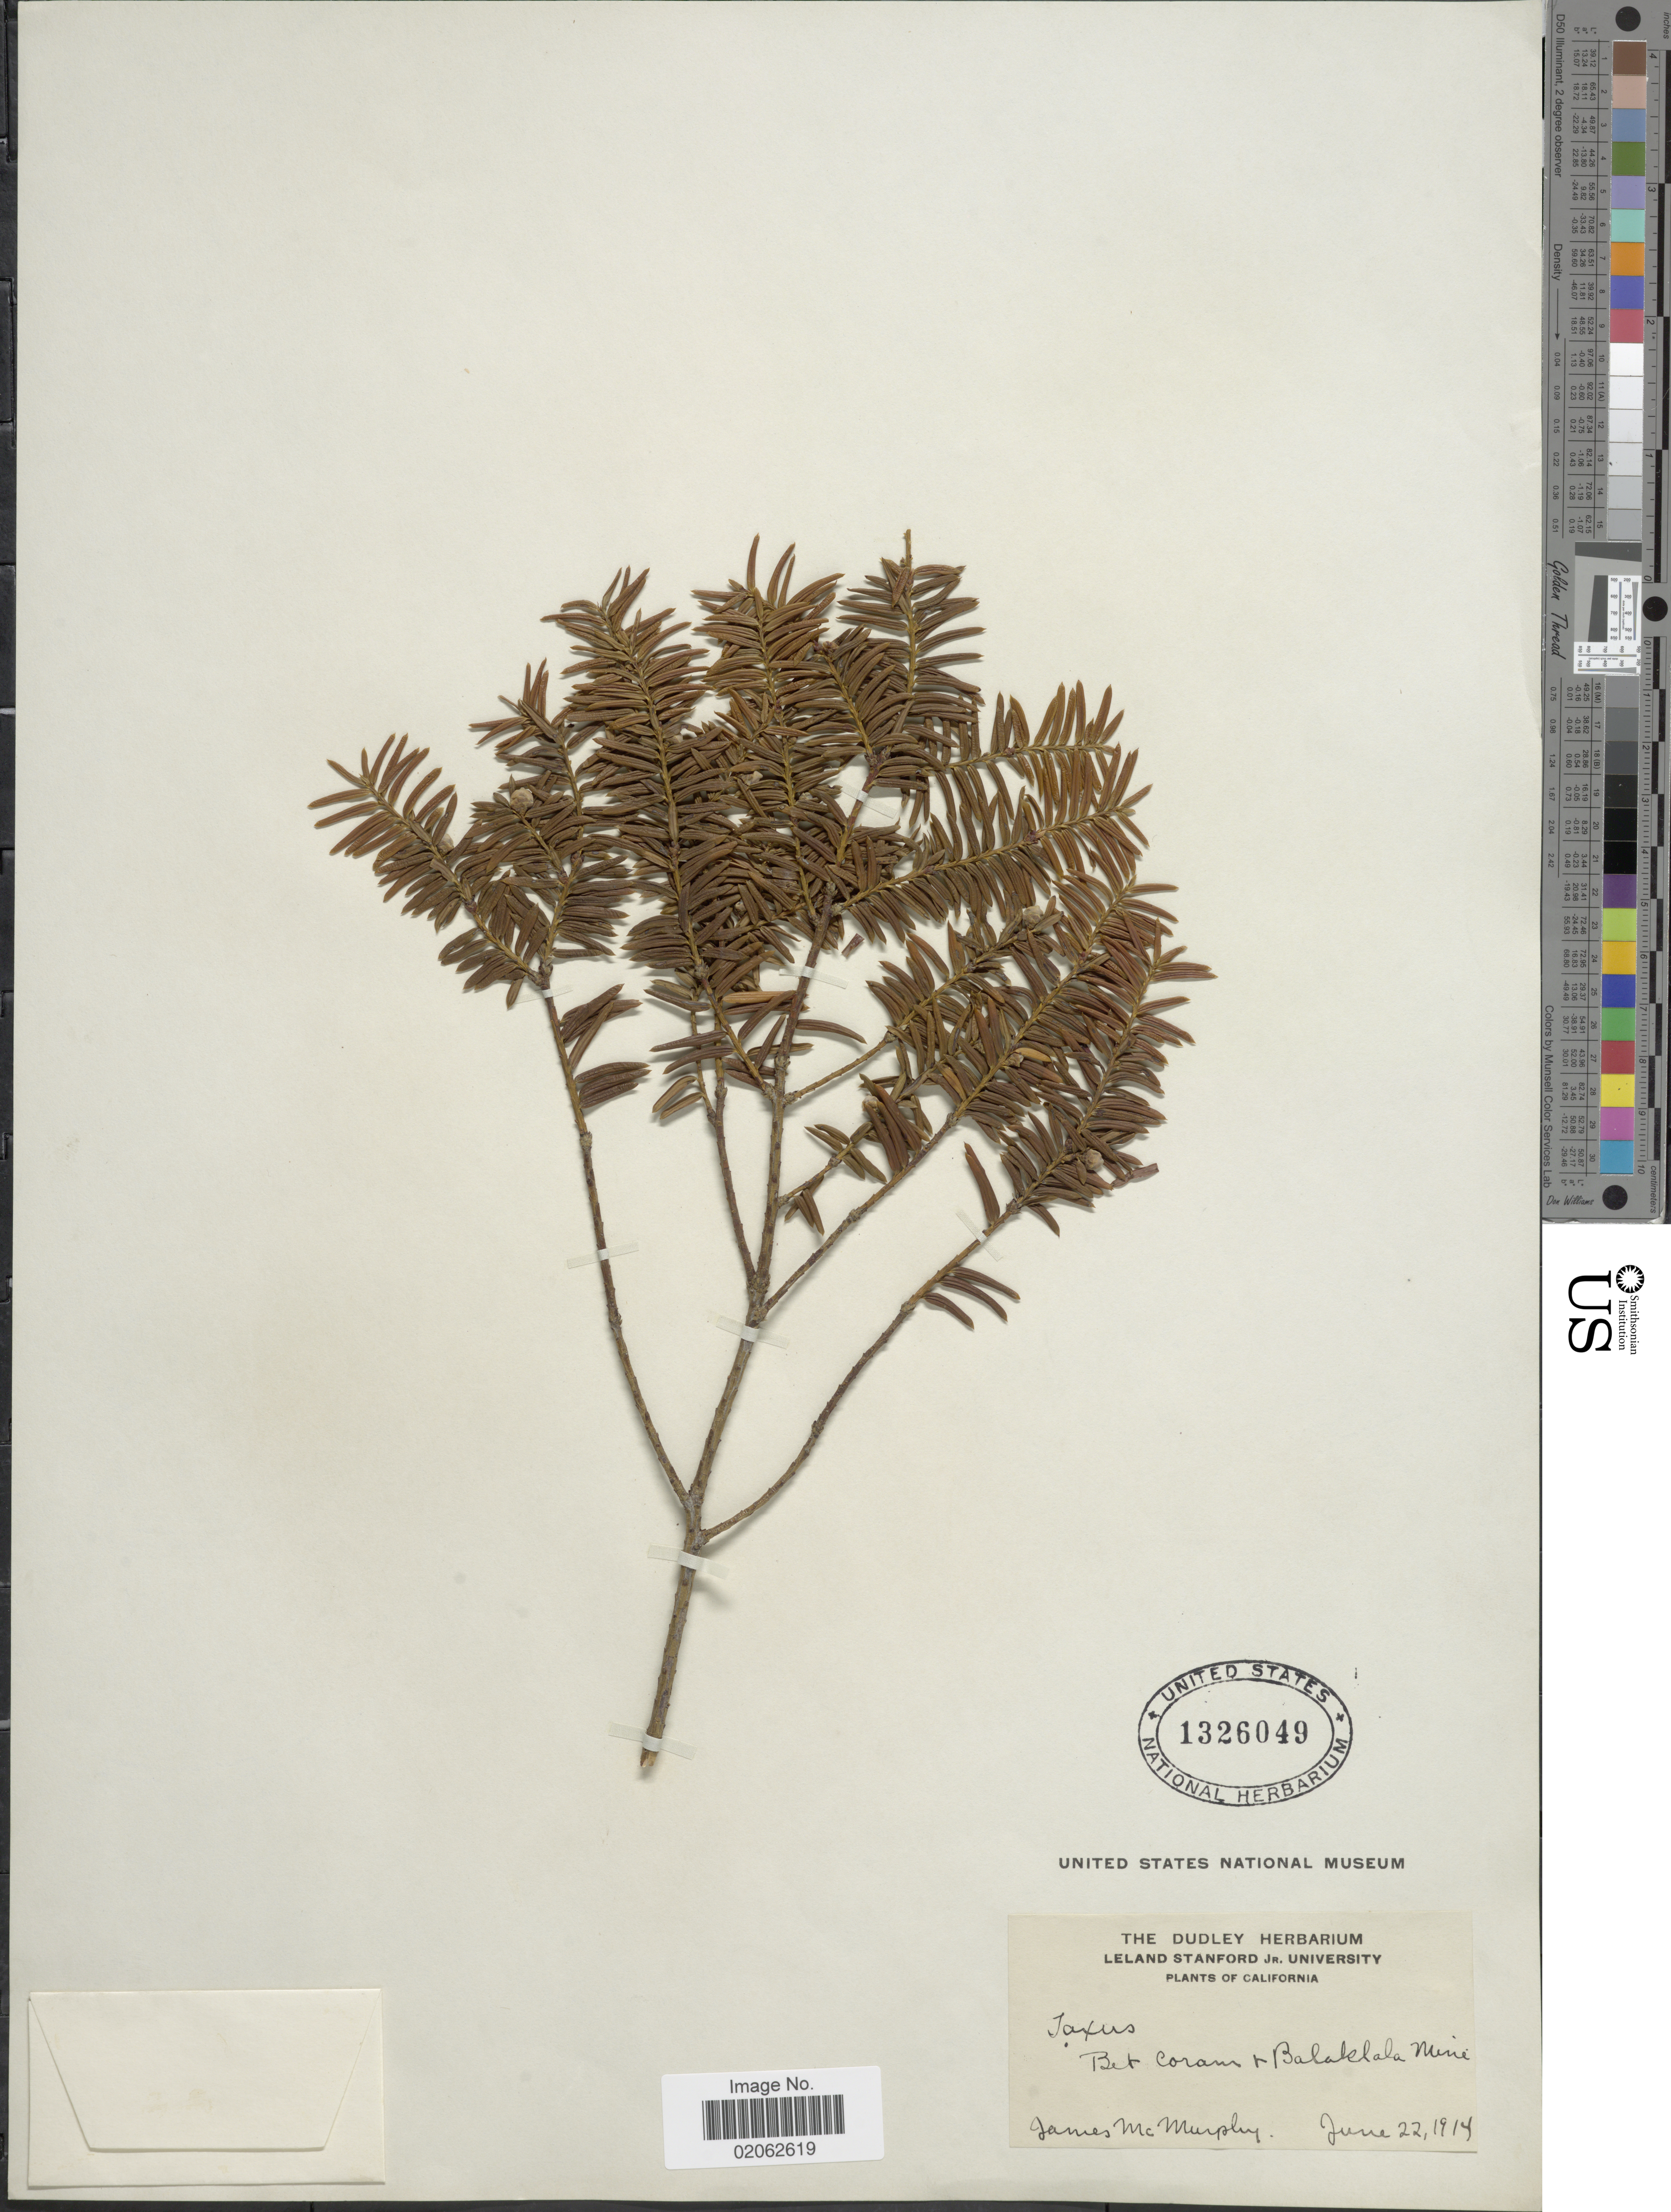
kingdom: Plantae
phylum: Tracheophyta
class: Pinopsida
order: Pinales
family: Taxaceae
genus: Taxus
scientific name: Taxus brevifolia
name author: Nutt.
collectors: J. McMurphy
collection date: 1914-06-22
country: United States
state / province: California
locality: Bet Coram & Balaklala Mine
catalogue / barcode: US 1326049